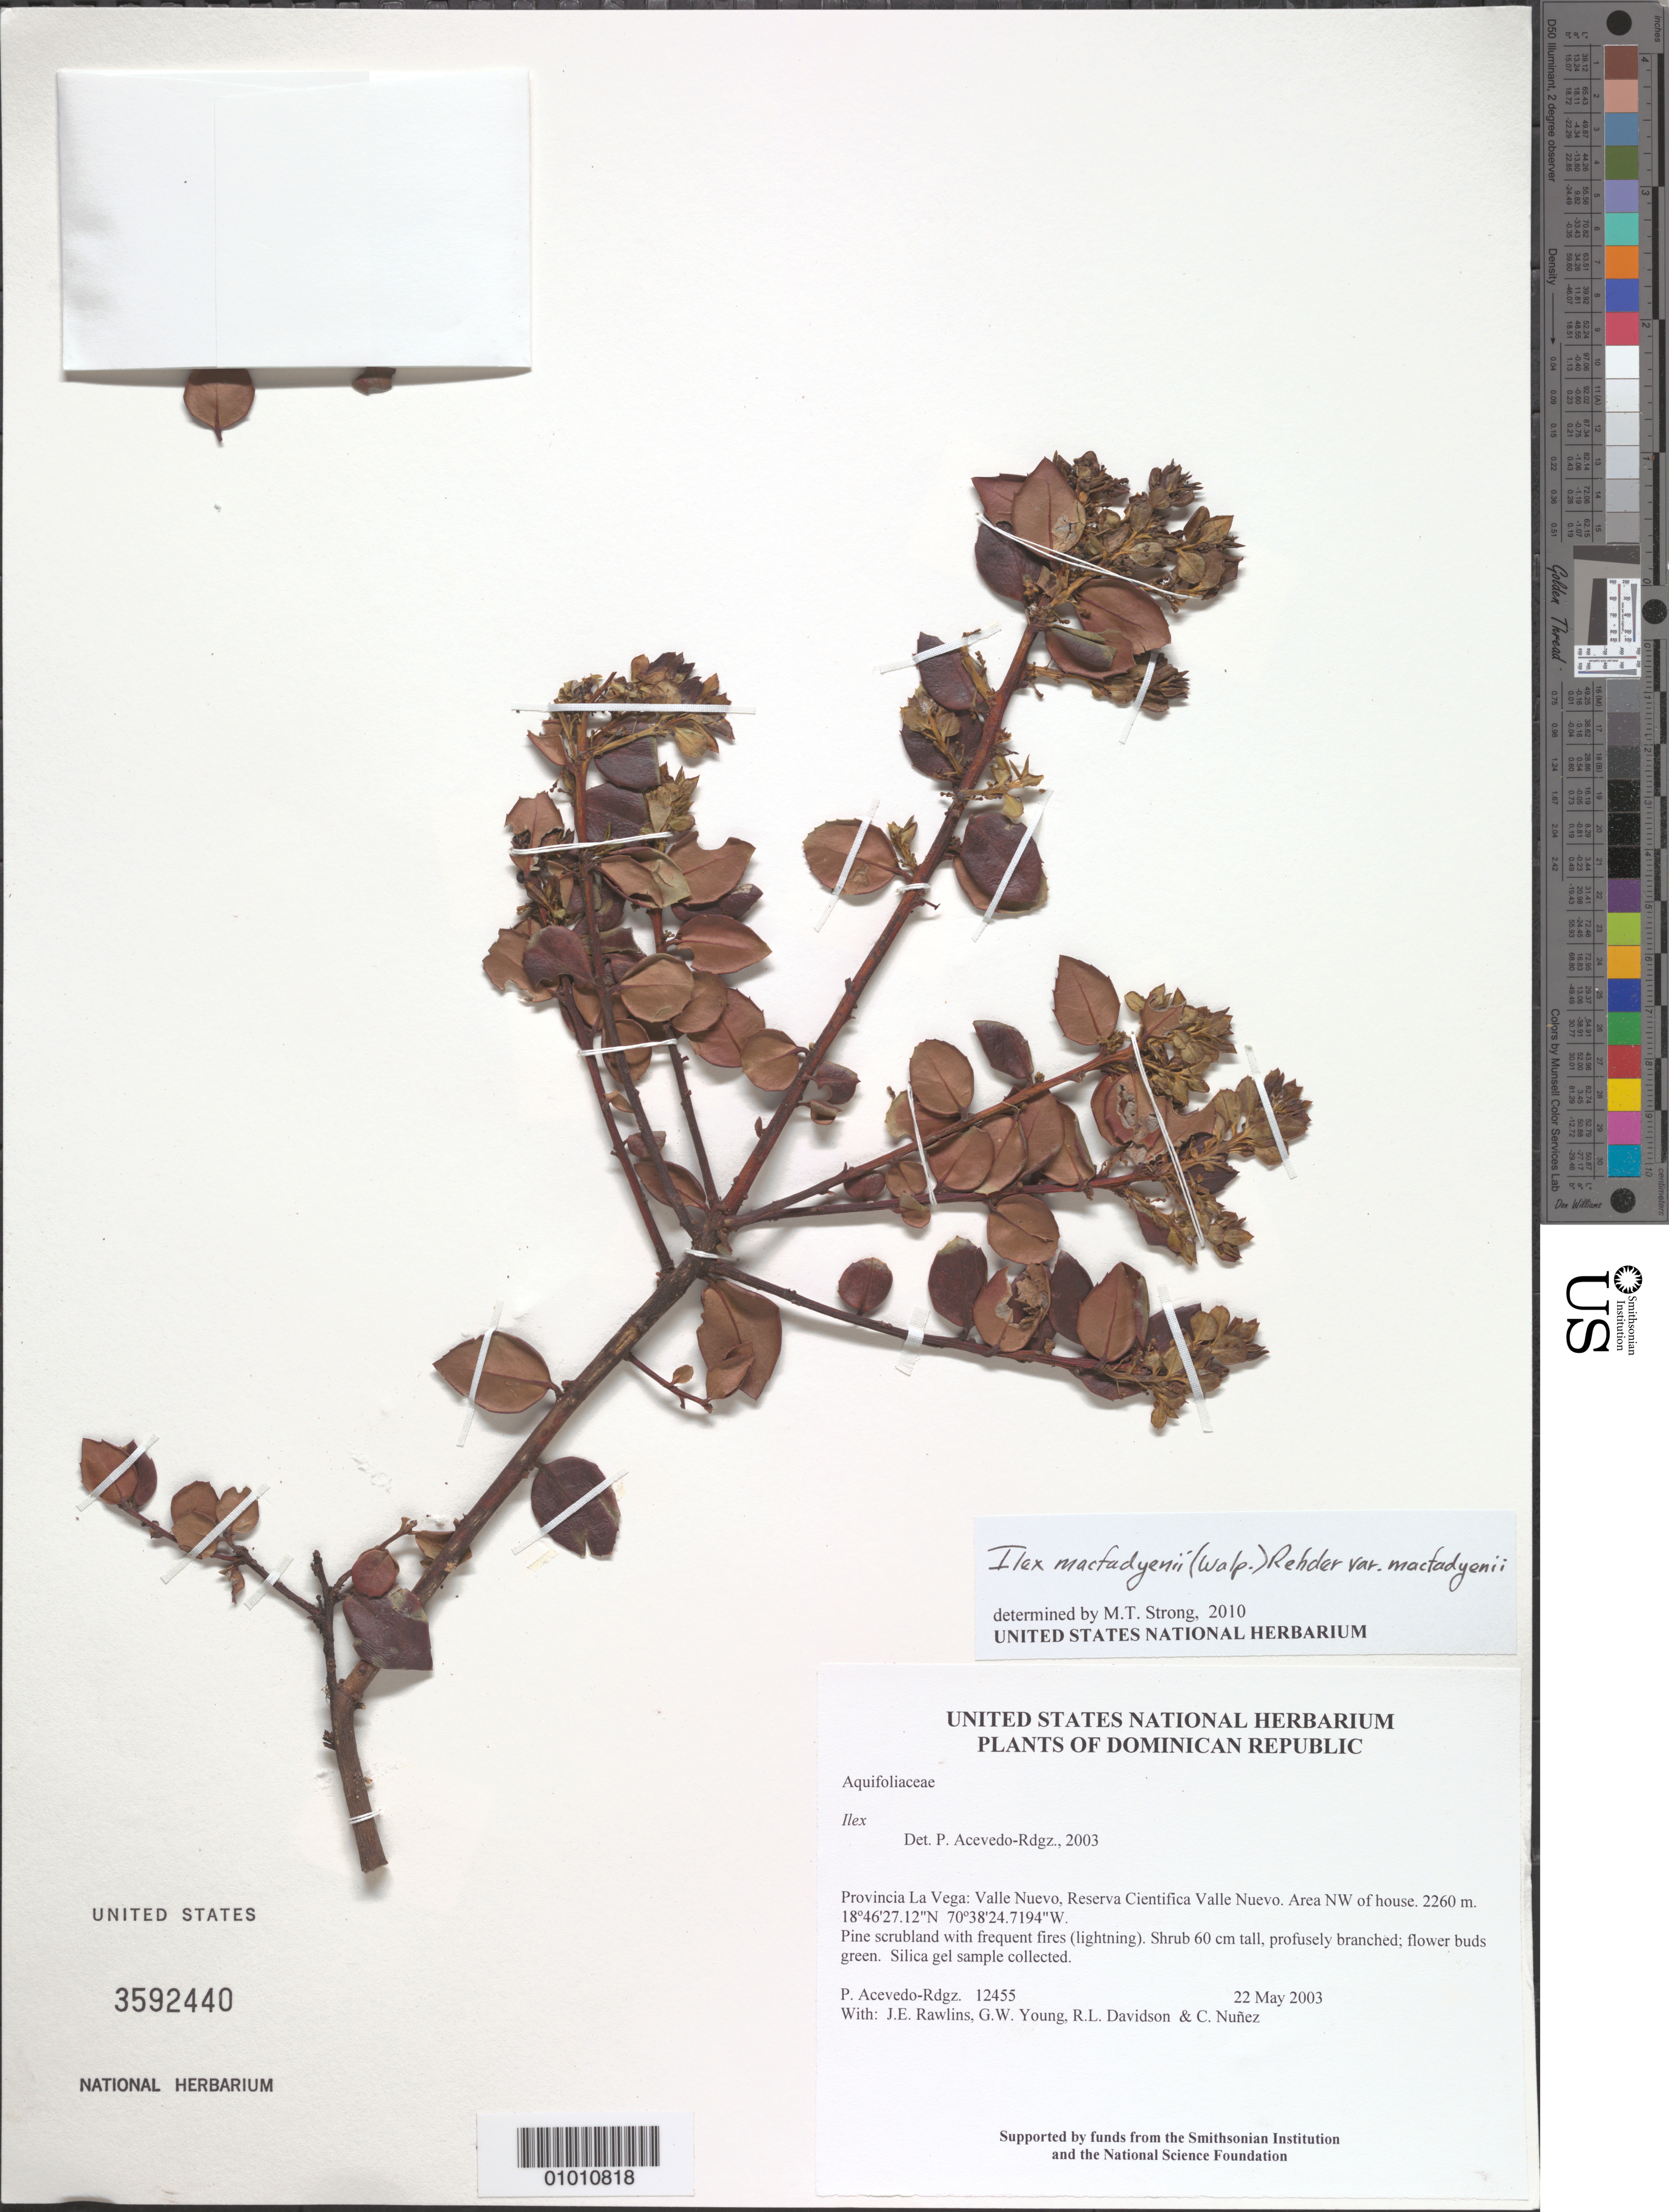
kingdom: Plantae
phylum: Tracheophyta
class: Magnoliopsida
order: Aquifoliales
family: Aquifoliaceae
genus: Ilex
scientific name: Ilex macfadyenii var. macfadyenii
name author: (Walp.) Rehder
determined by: Strong, M. T., (US), Smithsonian Institution - National Museum of Natural History (UNITED STATES)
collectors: P. Acevedo-Rodr., J. Rawlins, G. Young, R. Davidson & C. Nunez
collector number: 12455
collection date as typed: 22 May 2003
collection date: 2003-05-22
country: Dominican Republic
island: Hispaniola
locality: Provincia La Vega: Valle Nuevo, Reserva Cientifica Valle Nuevo. Area NW of house.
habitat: Pine scrubland with frequent fires (lightning).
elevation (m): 2260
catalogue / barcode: US 3592440